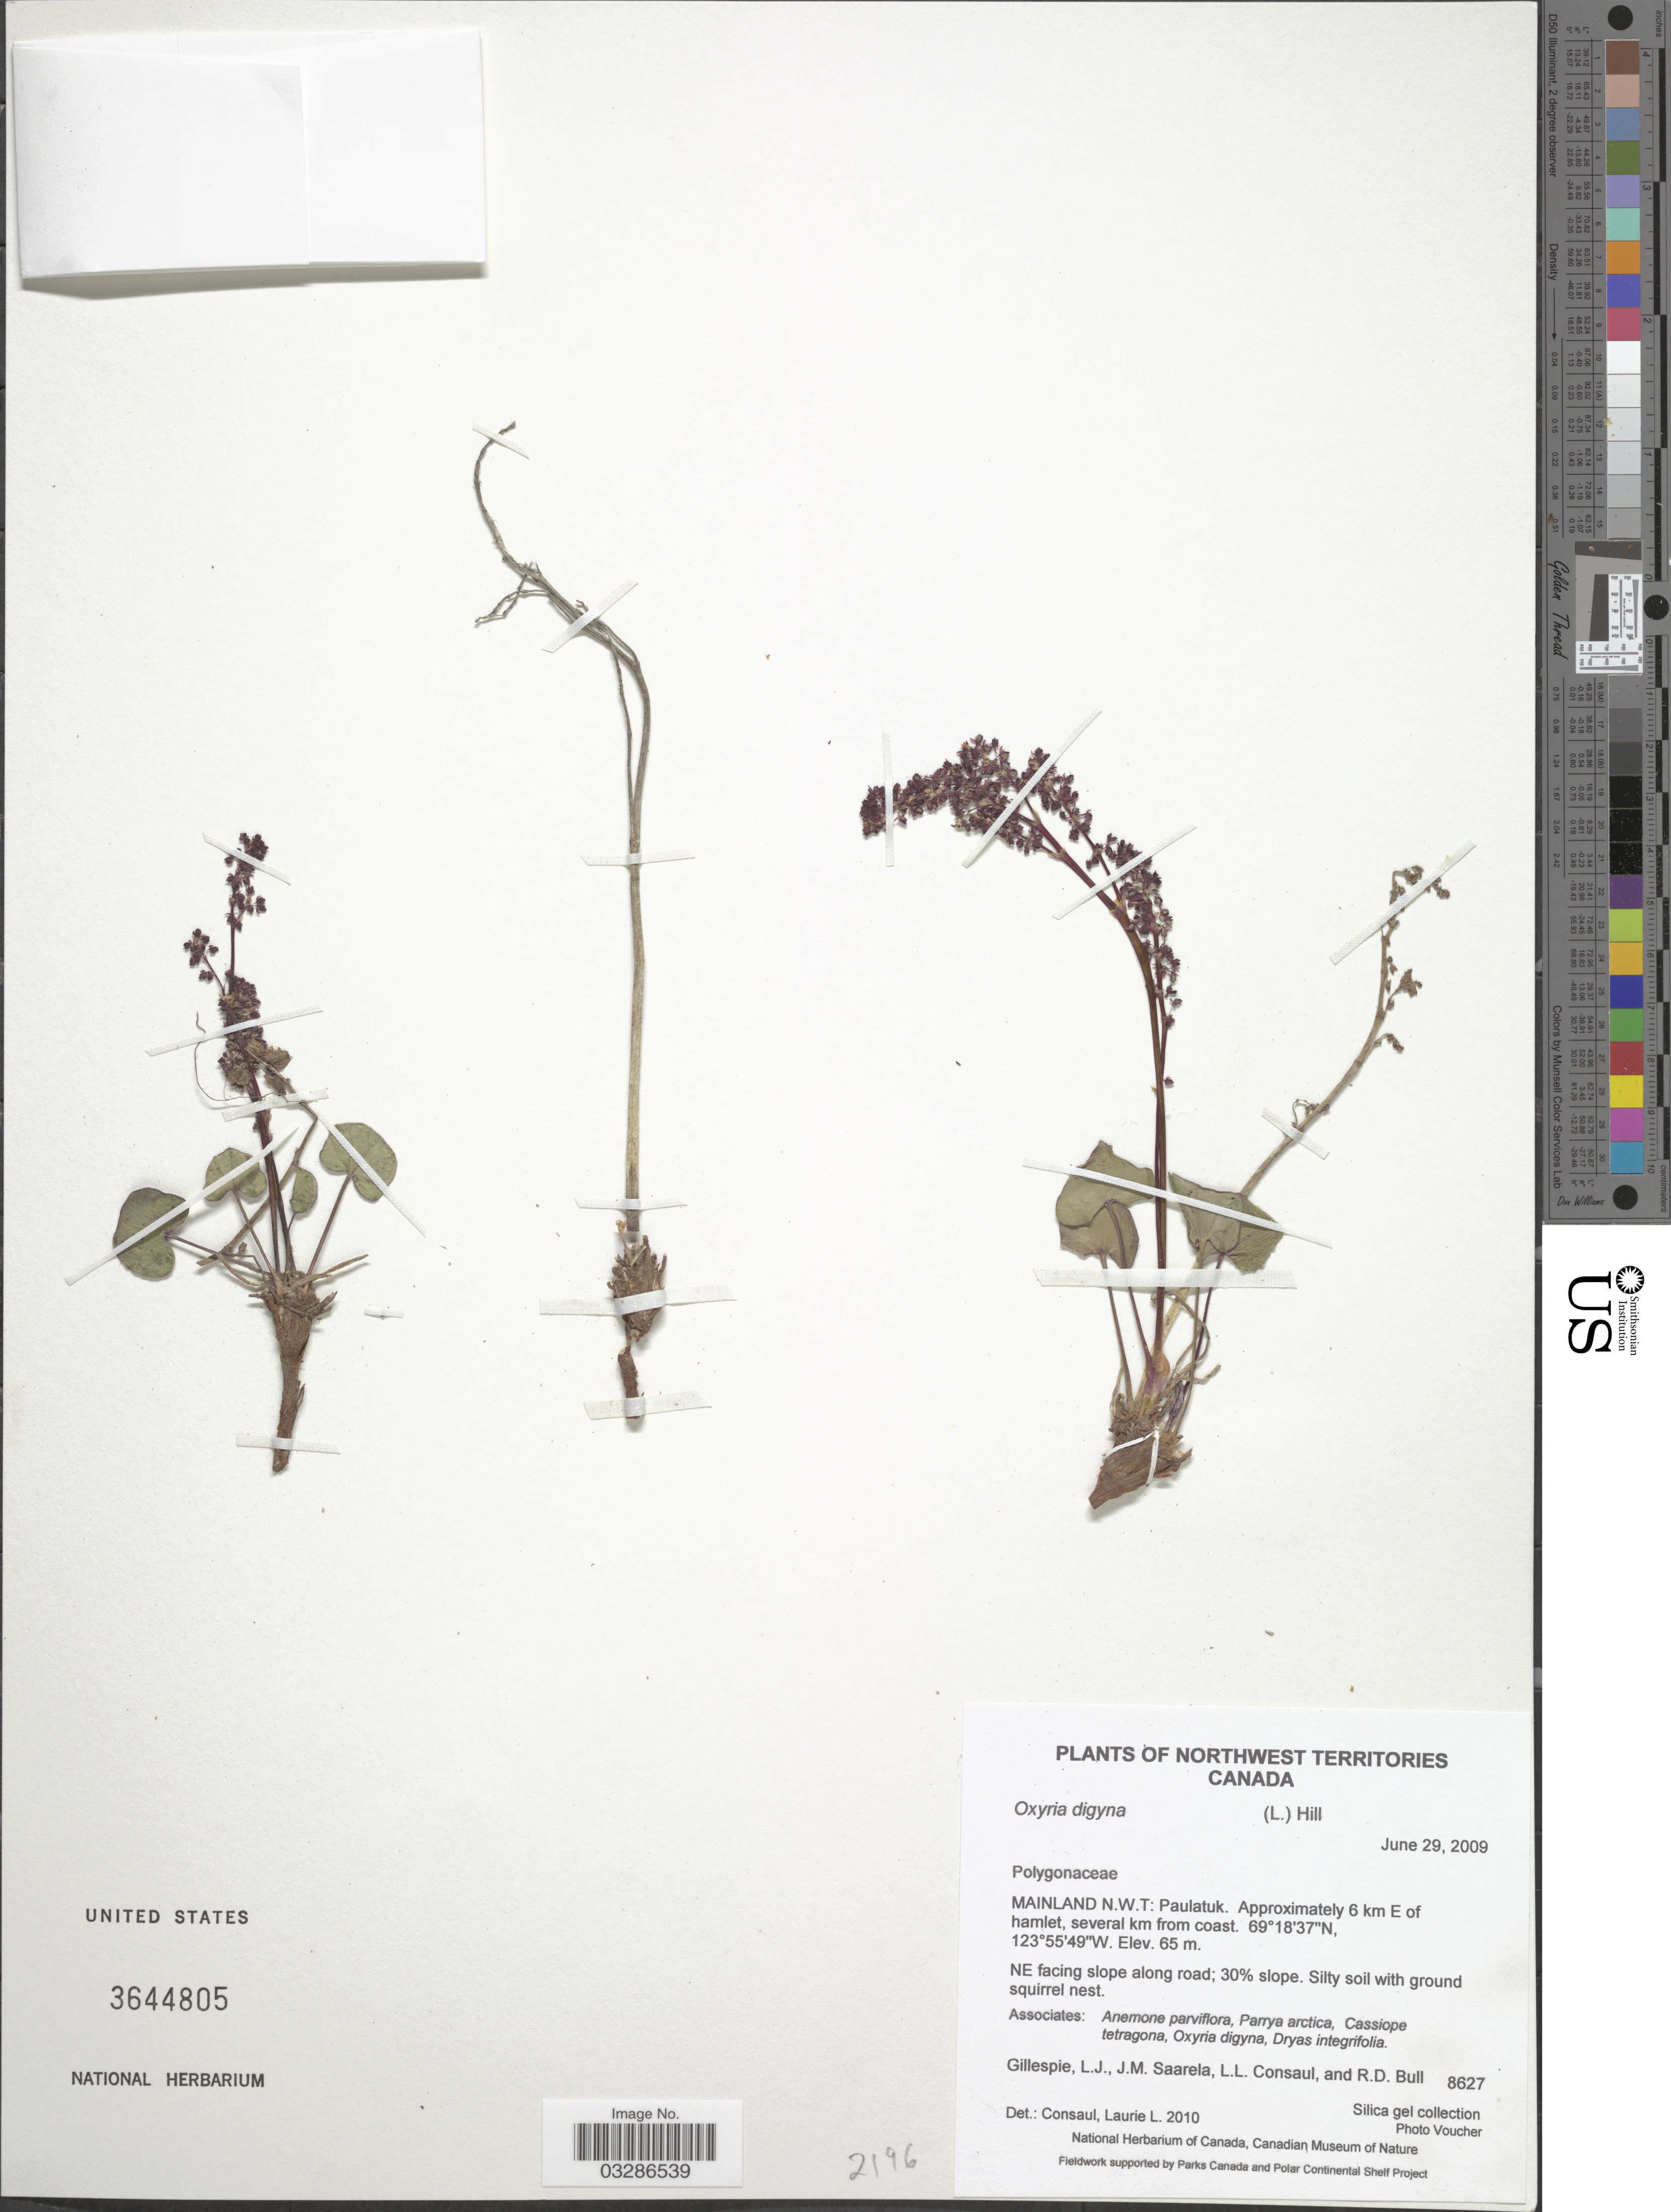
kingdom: Plantae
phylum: Tracheophyta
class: Magnoliopsida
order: Caryophyllales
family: Polygonaceae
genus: Oxyria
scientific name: Oxyria digyna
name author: (L.) Hill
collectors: L. Gillespie, J. Saarela, L. Consaul & R. Bull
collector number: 8627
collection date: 2009-06-29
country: Canada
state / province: Northwest Territories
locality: Mainland N.W.T: Paulatuk. Approximately 6 km E of hamlet, several km from coast. NE facing slope along road.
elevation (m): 65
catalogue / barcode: US 3644805